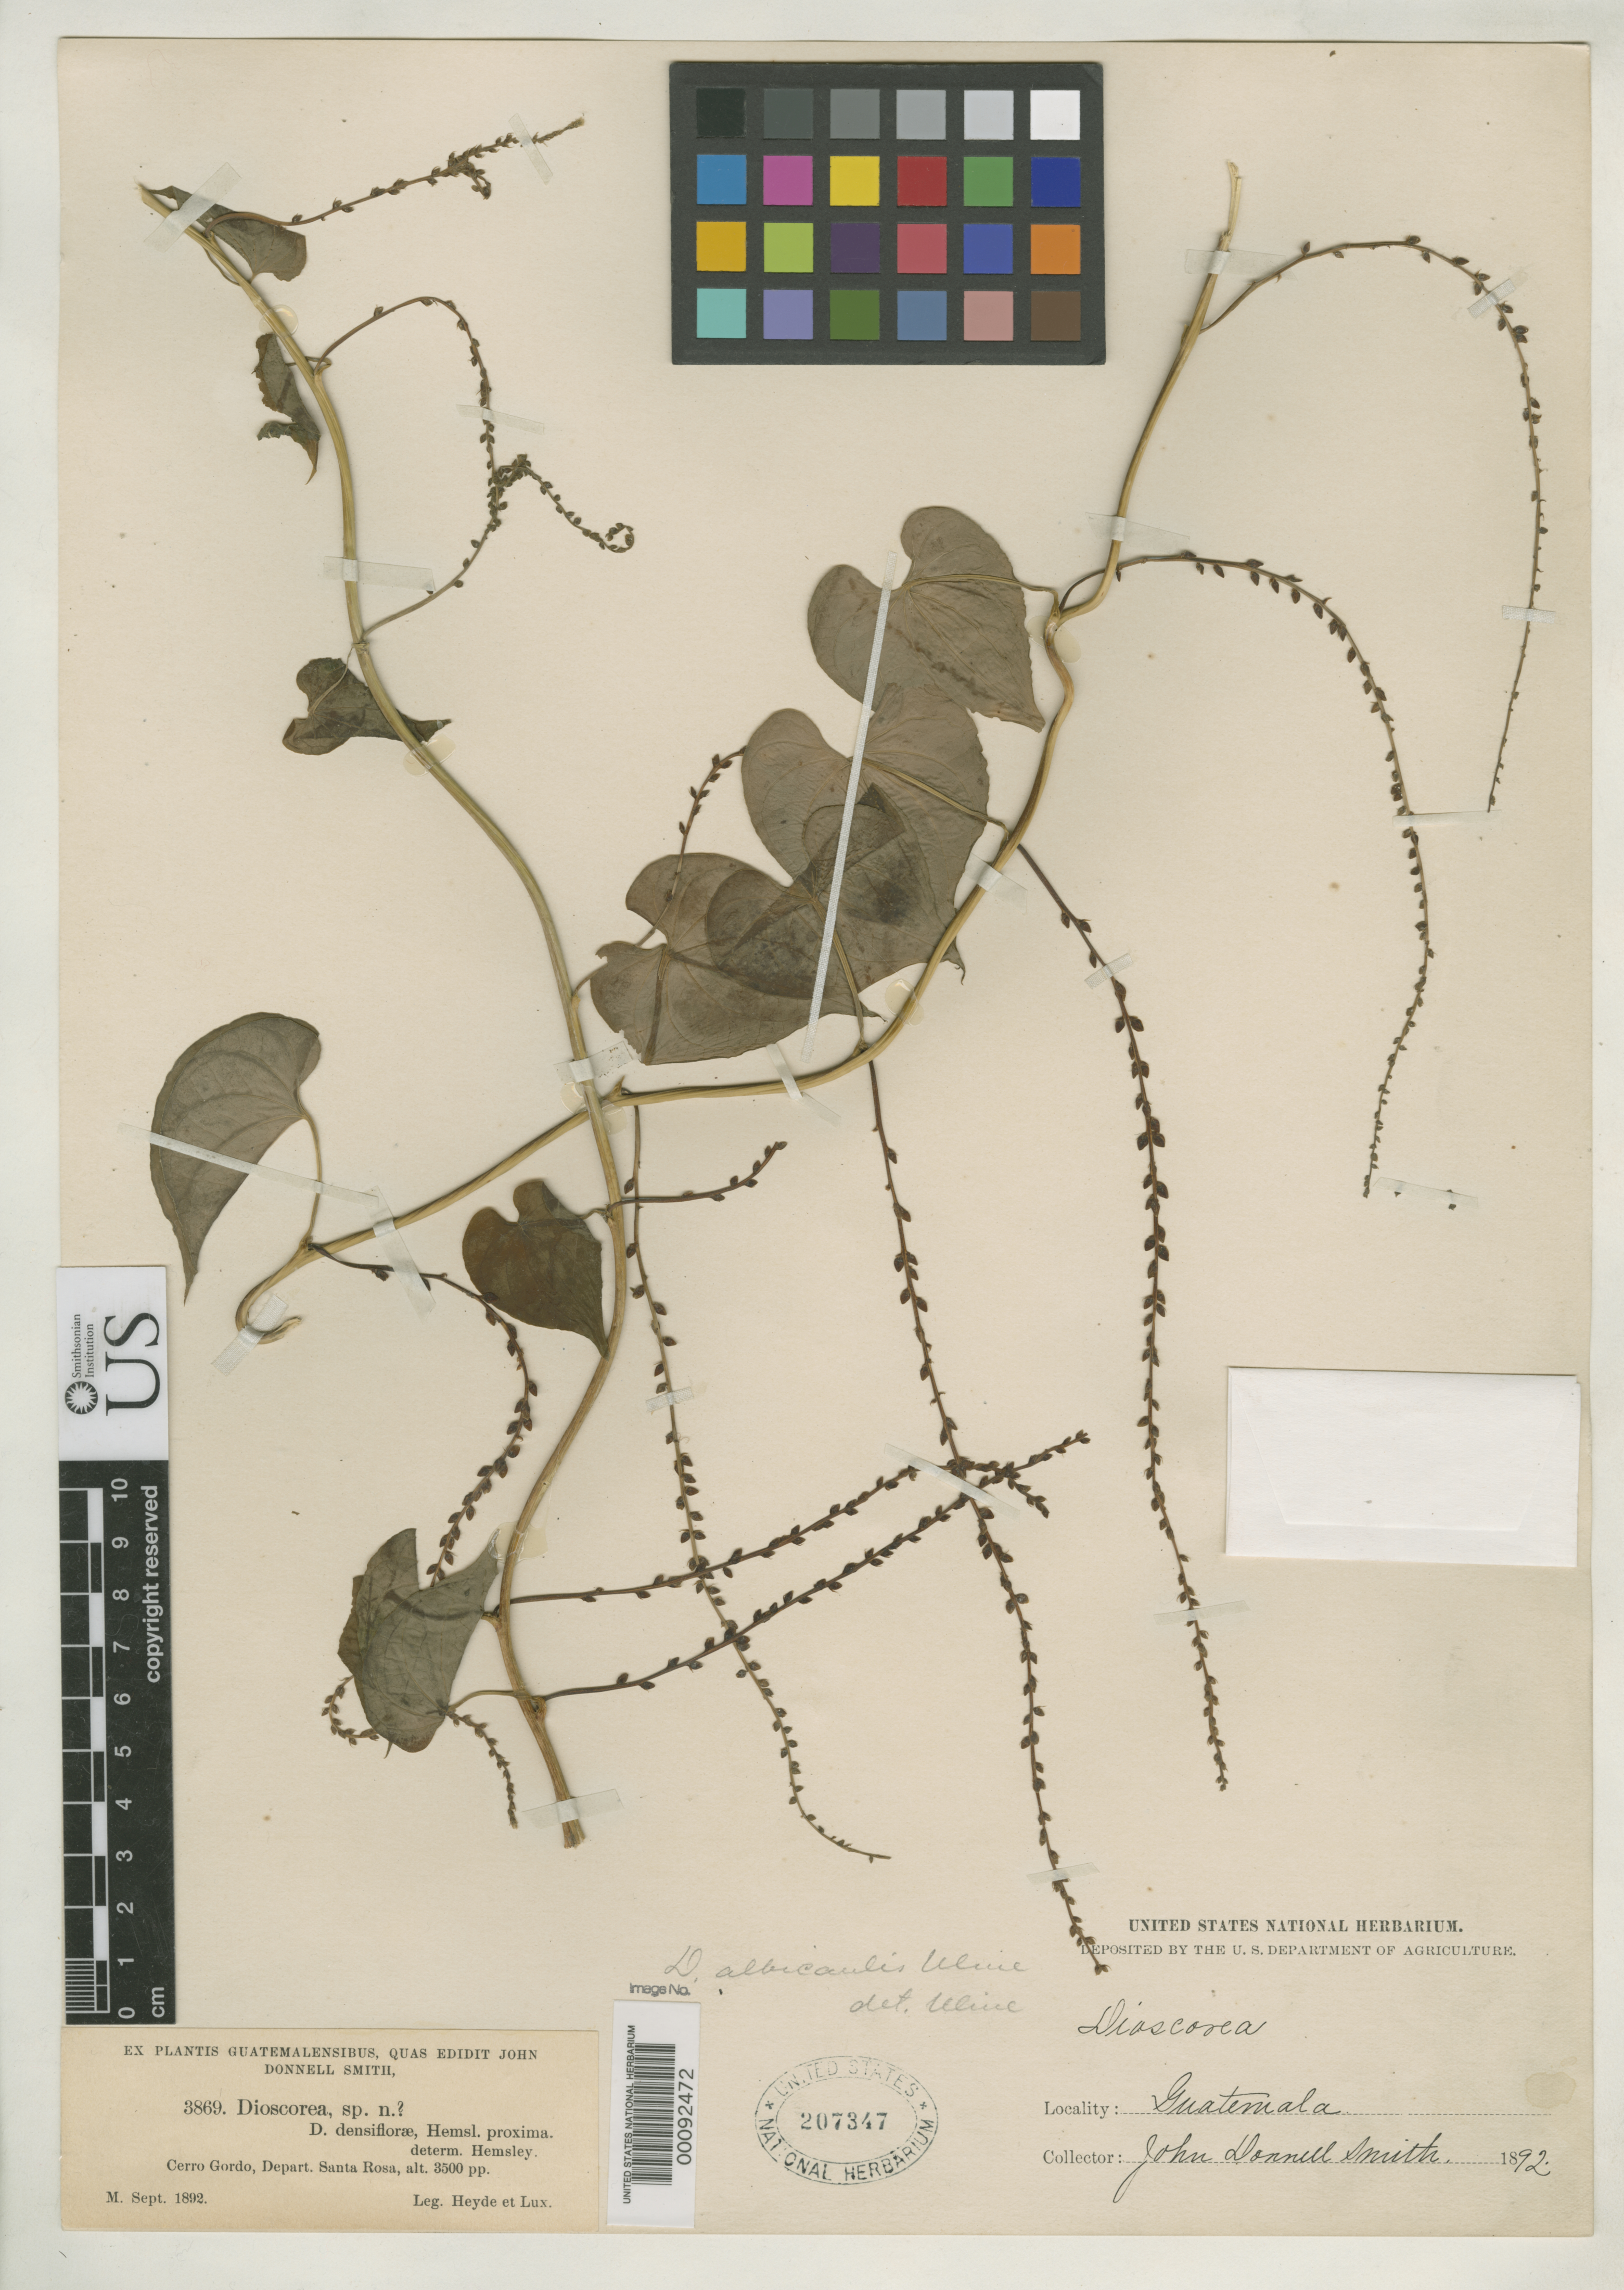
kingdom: Plantae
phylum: Tracheophyta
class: Liliopsida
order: Dioscoreales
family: Dioscoreaceae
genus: Dioscorea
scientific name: Dioscorea albicaulis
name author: Uline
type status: Syntype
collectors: E. T. Heyde & E. Lux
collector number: J.D.S. 3869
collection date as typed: Sep 1892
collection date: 1892-09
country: Guatemala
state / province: Santa Rosa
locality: Cerro Gordo.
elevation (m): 900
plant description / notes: Heyde & Lux 3869 is one of two syntypes of Dioscorea dicranandra Donn. Sm. (1894), and also one of two syntypes of Dioscorea albicaulis Uline (1896, mis-cited as "3569").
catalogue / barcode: US 207347